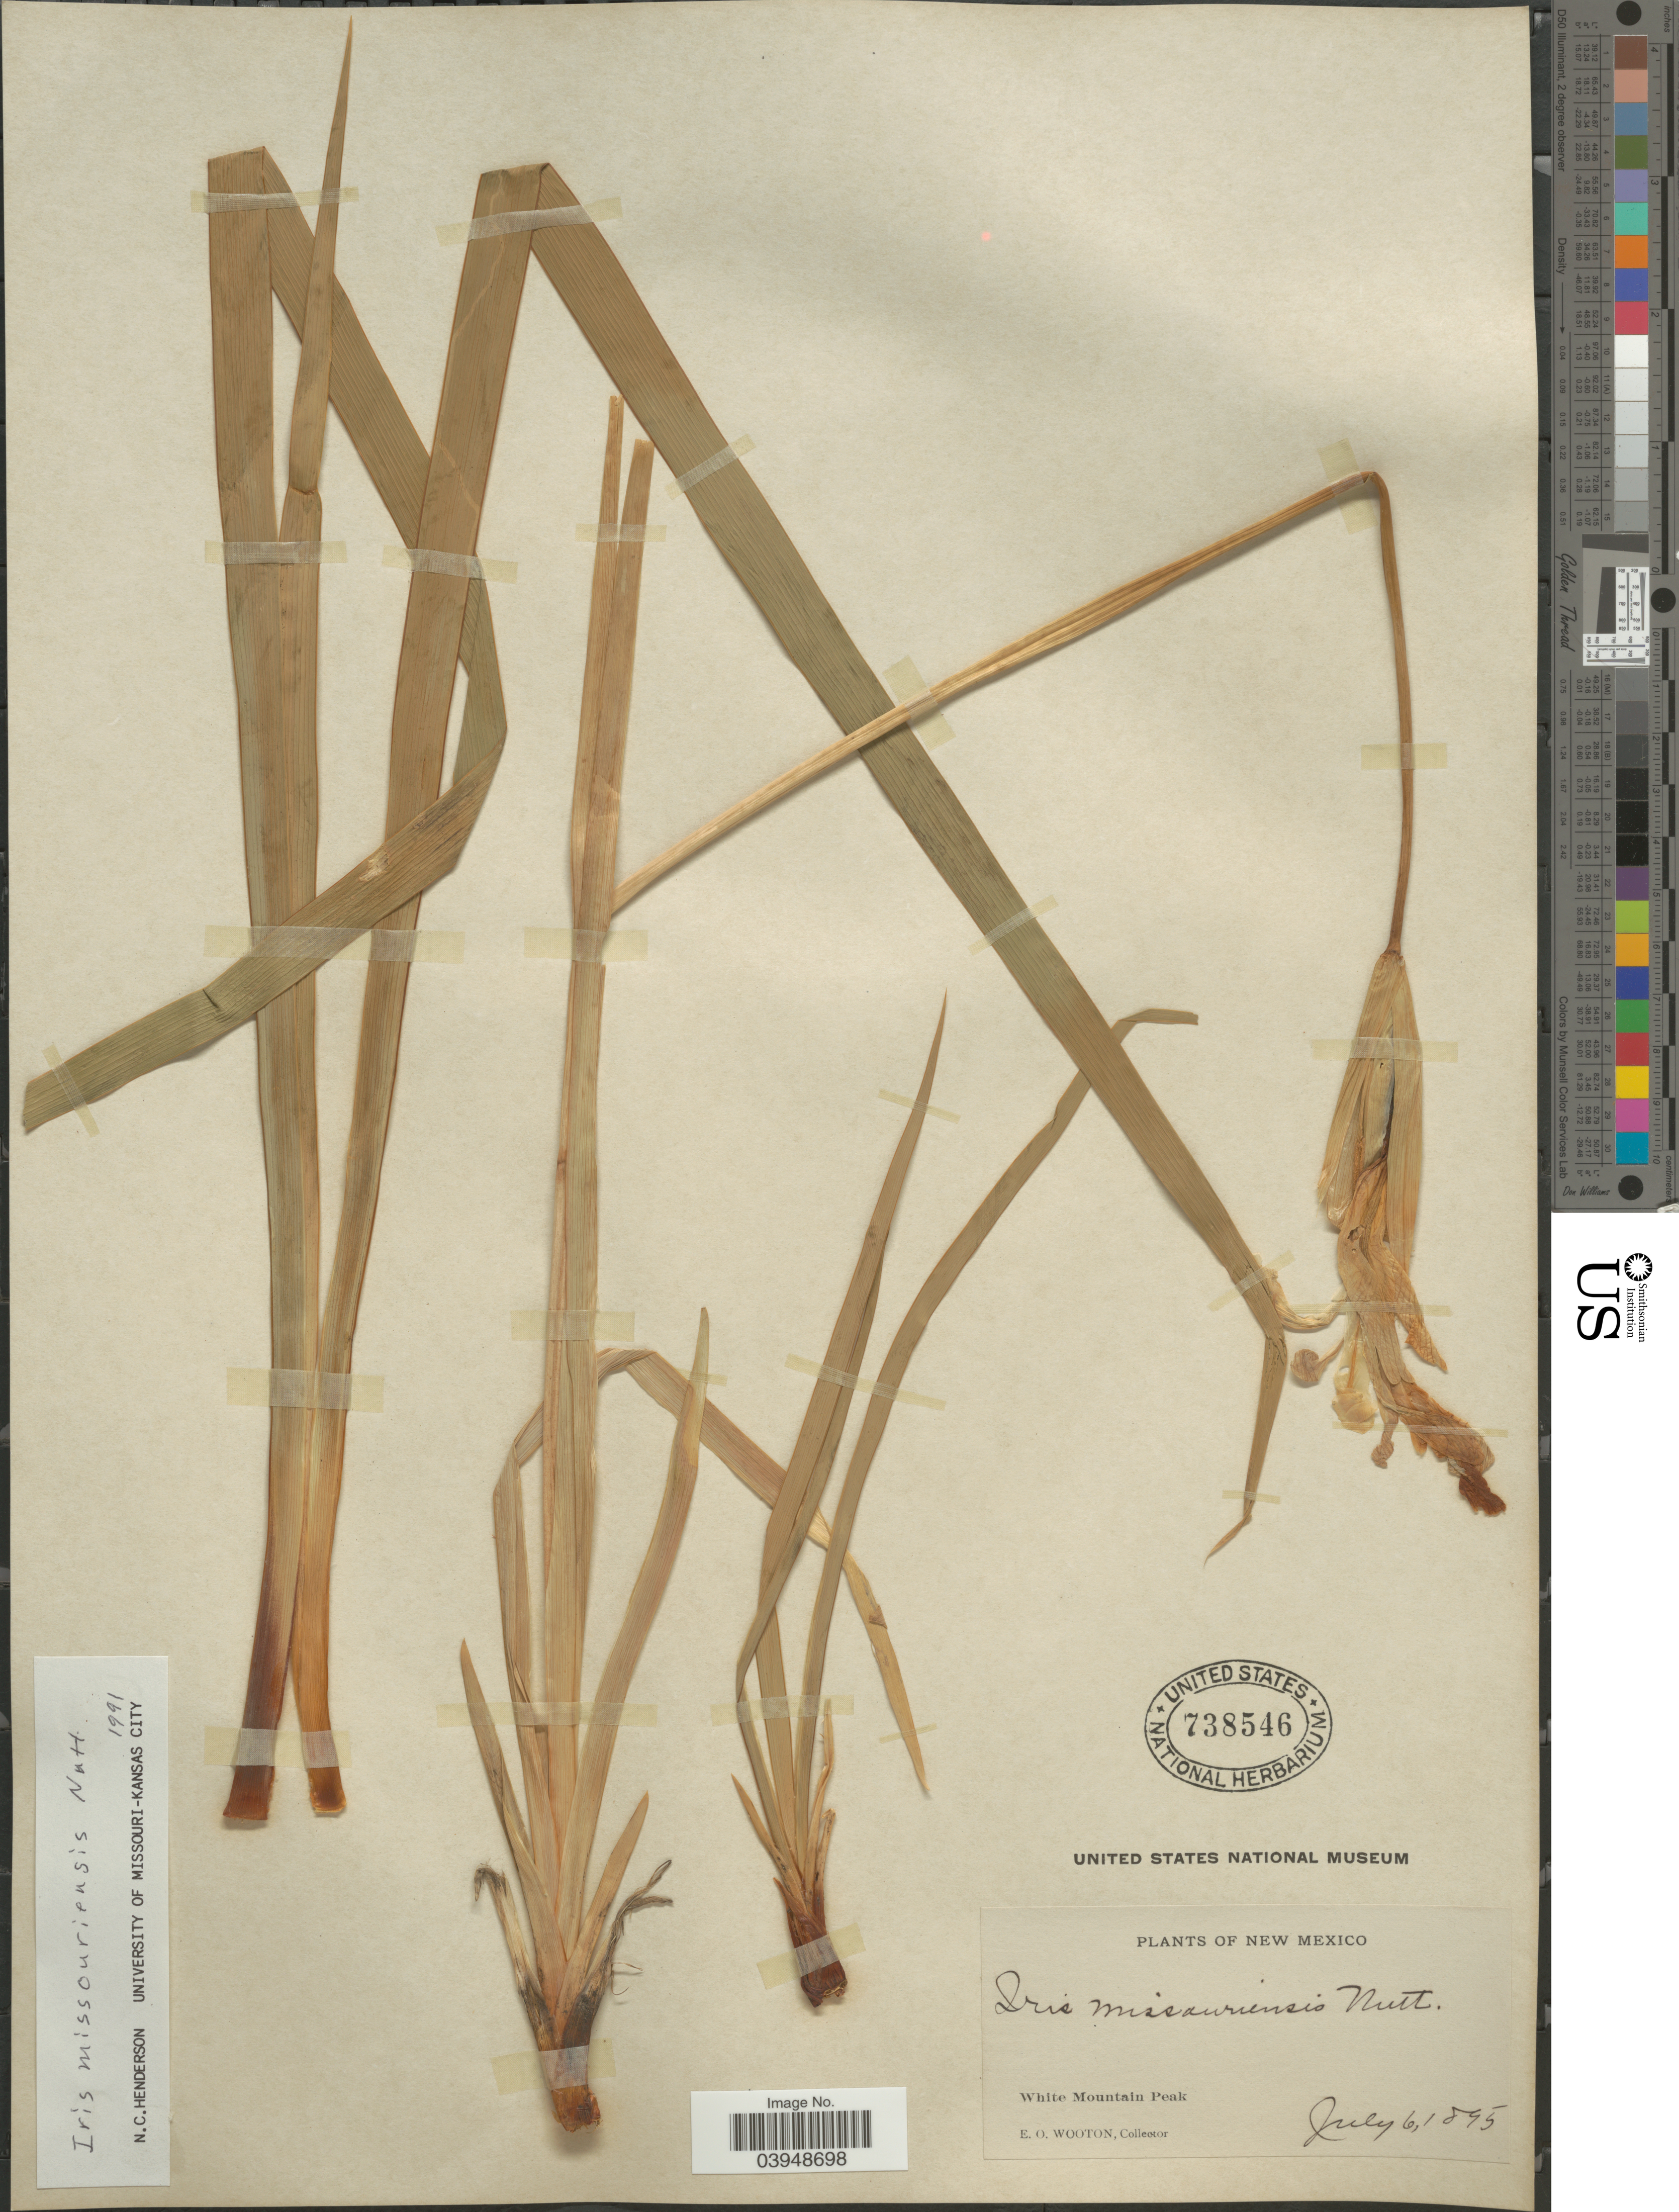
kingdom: Plantae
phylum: Tracheophyta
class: Liliopsida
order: Asparagales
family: Iridaceae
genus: Iris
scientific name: Iris missouriensis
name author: Nutt.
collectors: E. O. Wooton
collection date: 1895-07-06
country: United States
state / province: New Mexico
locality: White Mountain Peak.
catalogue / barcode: US 738546